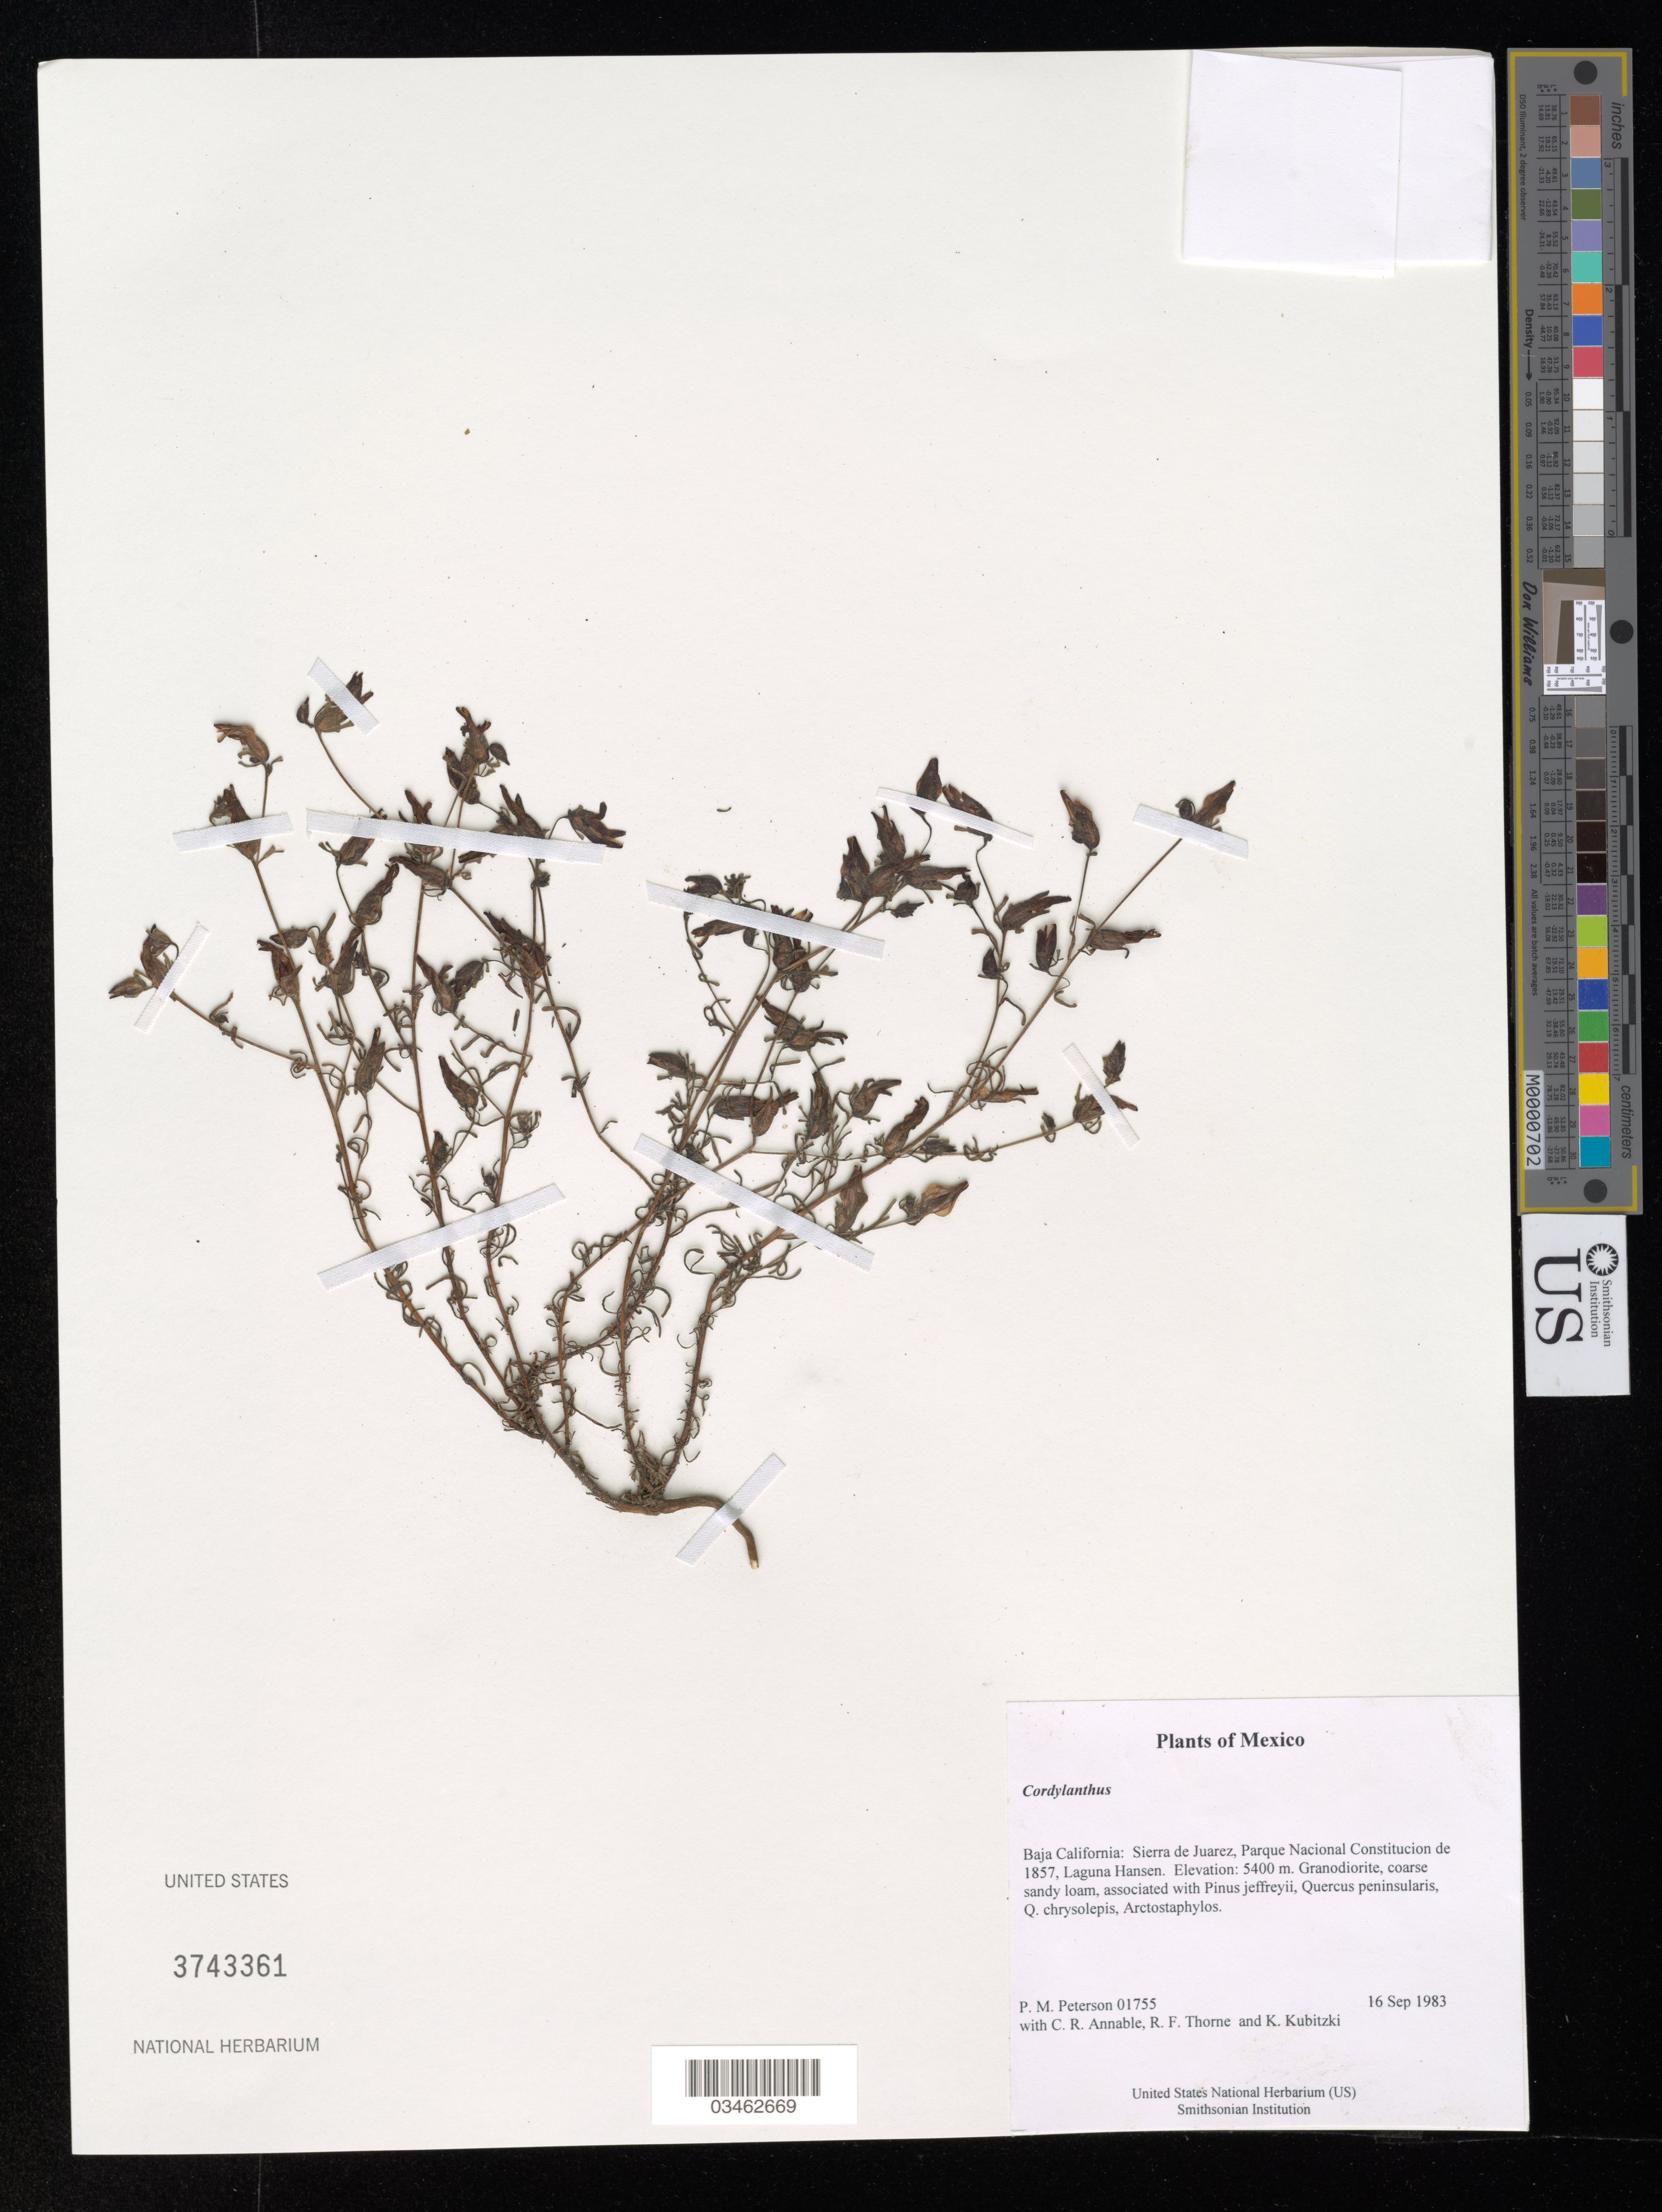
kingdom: Plantae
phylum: Tracheophyta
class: Magnoliopsida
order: Lamiales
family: Orobanchaceae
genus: Cordylanthus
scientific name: Cordylanthus sp.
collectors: P. M. Peterson, C. R. Annable, R. F. Thorne & K. Kubitzki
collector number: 01755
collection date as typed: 16 Sep 1983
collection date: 1983-09-16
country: Mexico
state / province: Baja California Norte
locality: Sierra de Juarez, Parque Nacional Constitucion de 1857, Laguna Hansen.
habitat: Granodiorite, coarse sandy loam, associated with Pinus jeffreyii, Quercus peninsularis, Q. chrysolepis, Arctostaphylos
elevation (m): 5400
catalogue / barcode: US 3743361